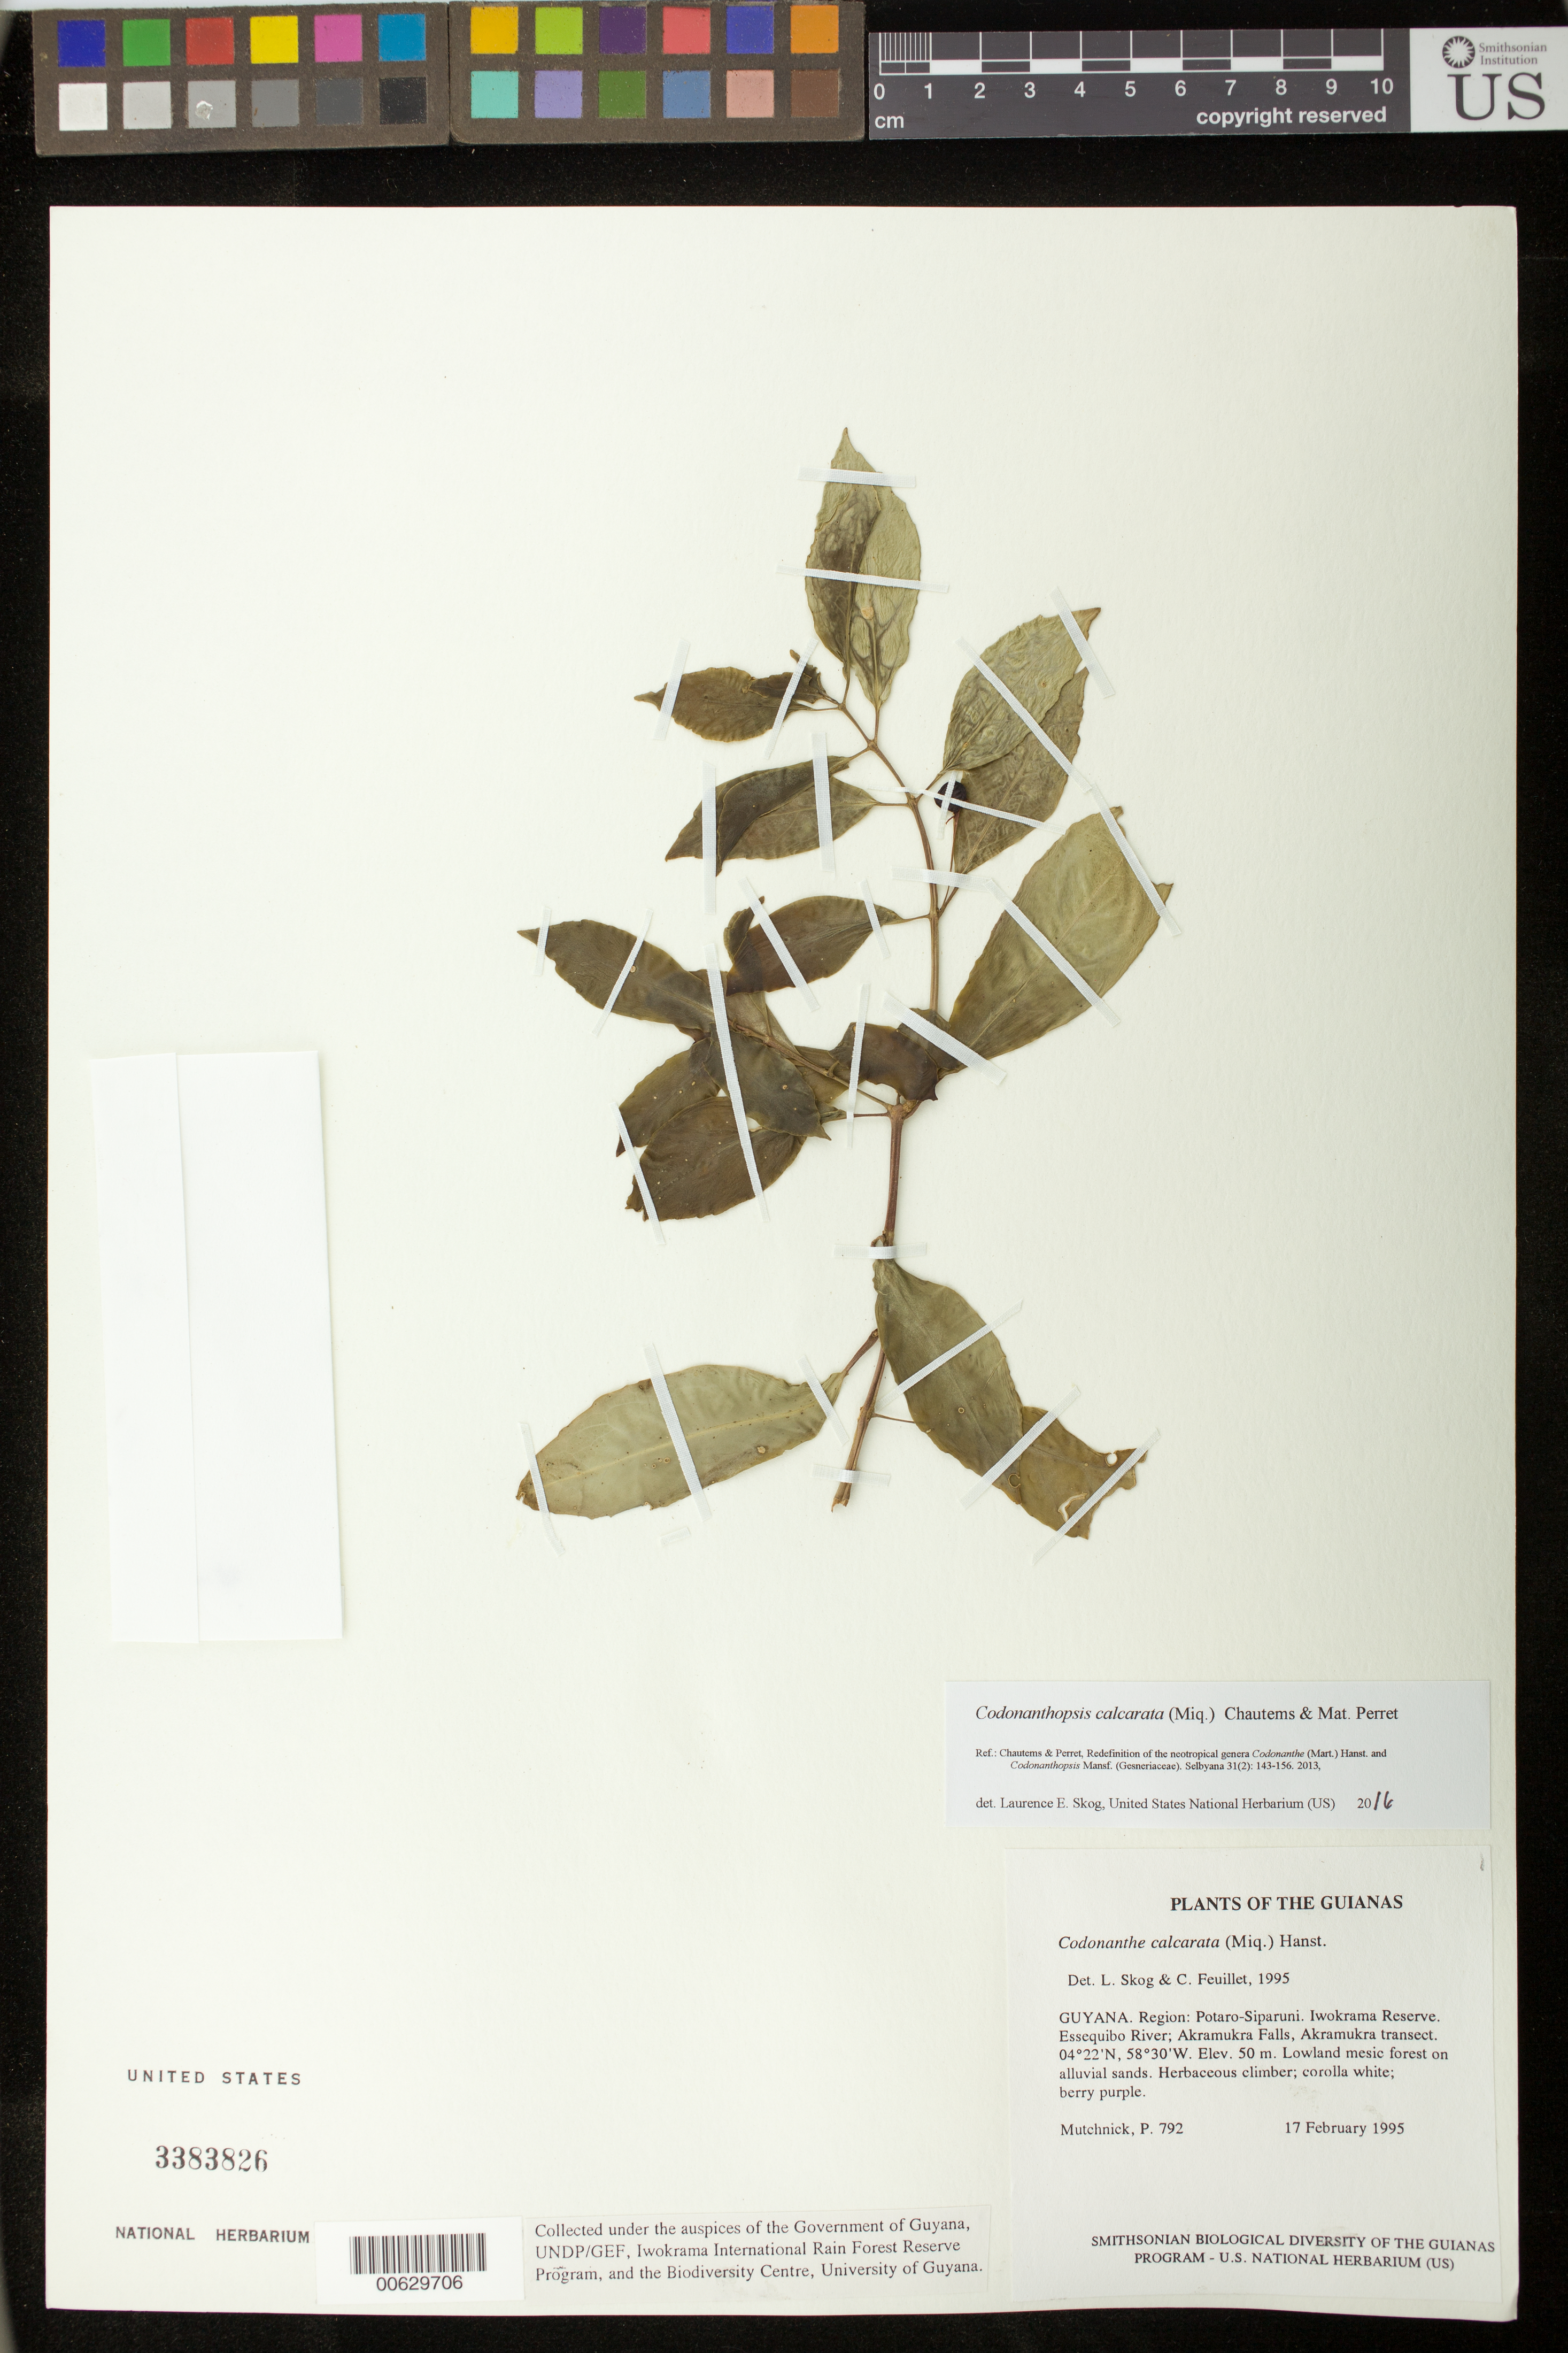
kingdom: Plantae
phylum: Tracheophyta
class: Magnoliopsida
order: Lamiales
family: Gesneriaceae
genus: Codonanthopsis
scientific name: Codonanthopsis calcarata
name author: (Miq.) Chautems & Mat.Perret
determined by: Skog, Laurence E.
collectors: P. Mutchnick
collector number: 792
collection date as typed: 17 Feb 1995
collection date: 1995-02-17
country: Guyana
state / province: Potaro-Siparuni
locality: [Mazaruni-Potaro] Iwokrama Reserve. Essequibo River; Akramukra Falls, Akramukra transect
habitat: Lowland mesic forest on alluvial sands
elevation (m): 50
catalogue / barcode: US 3383826